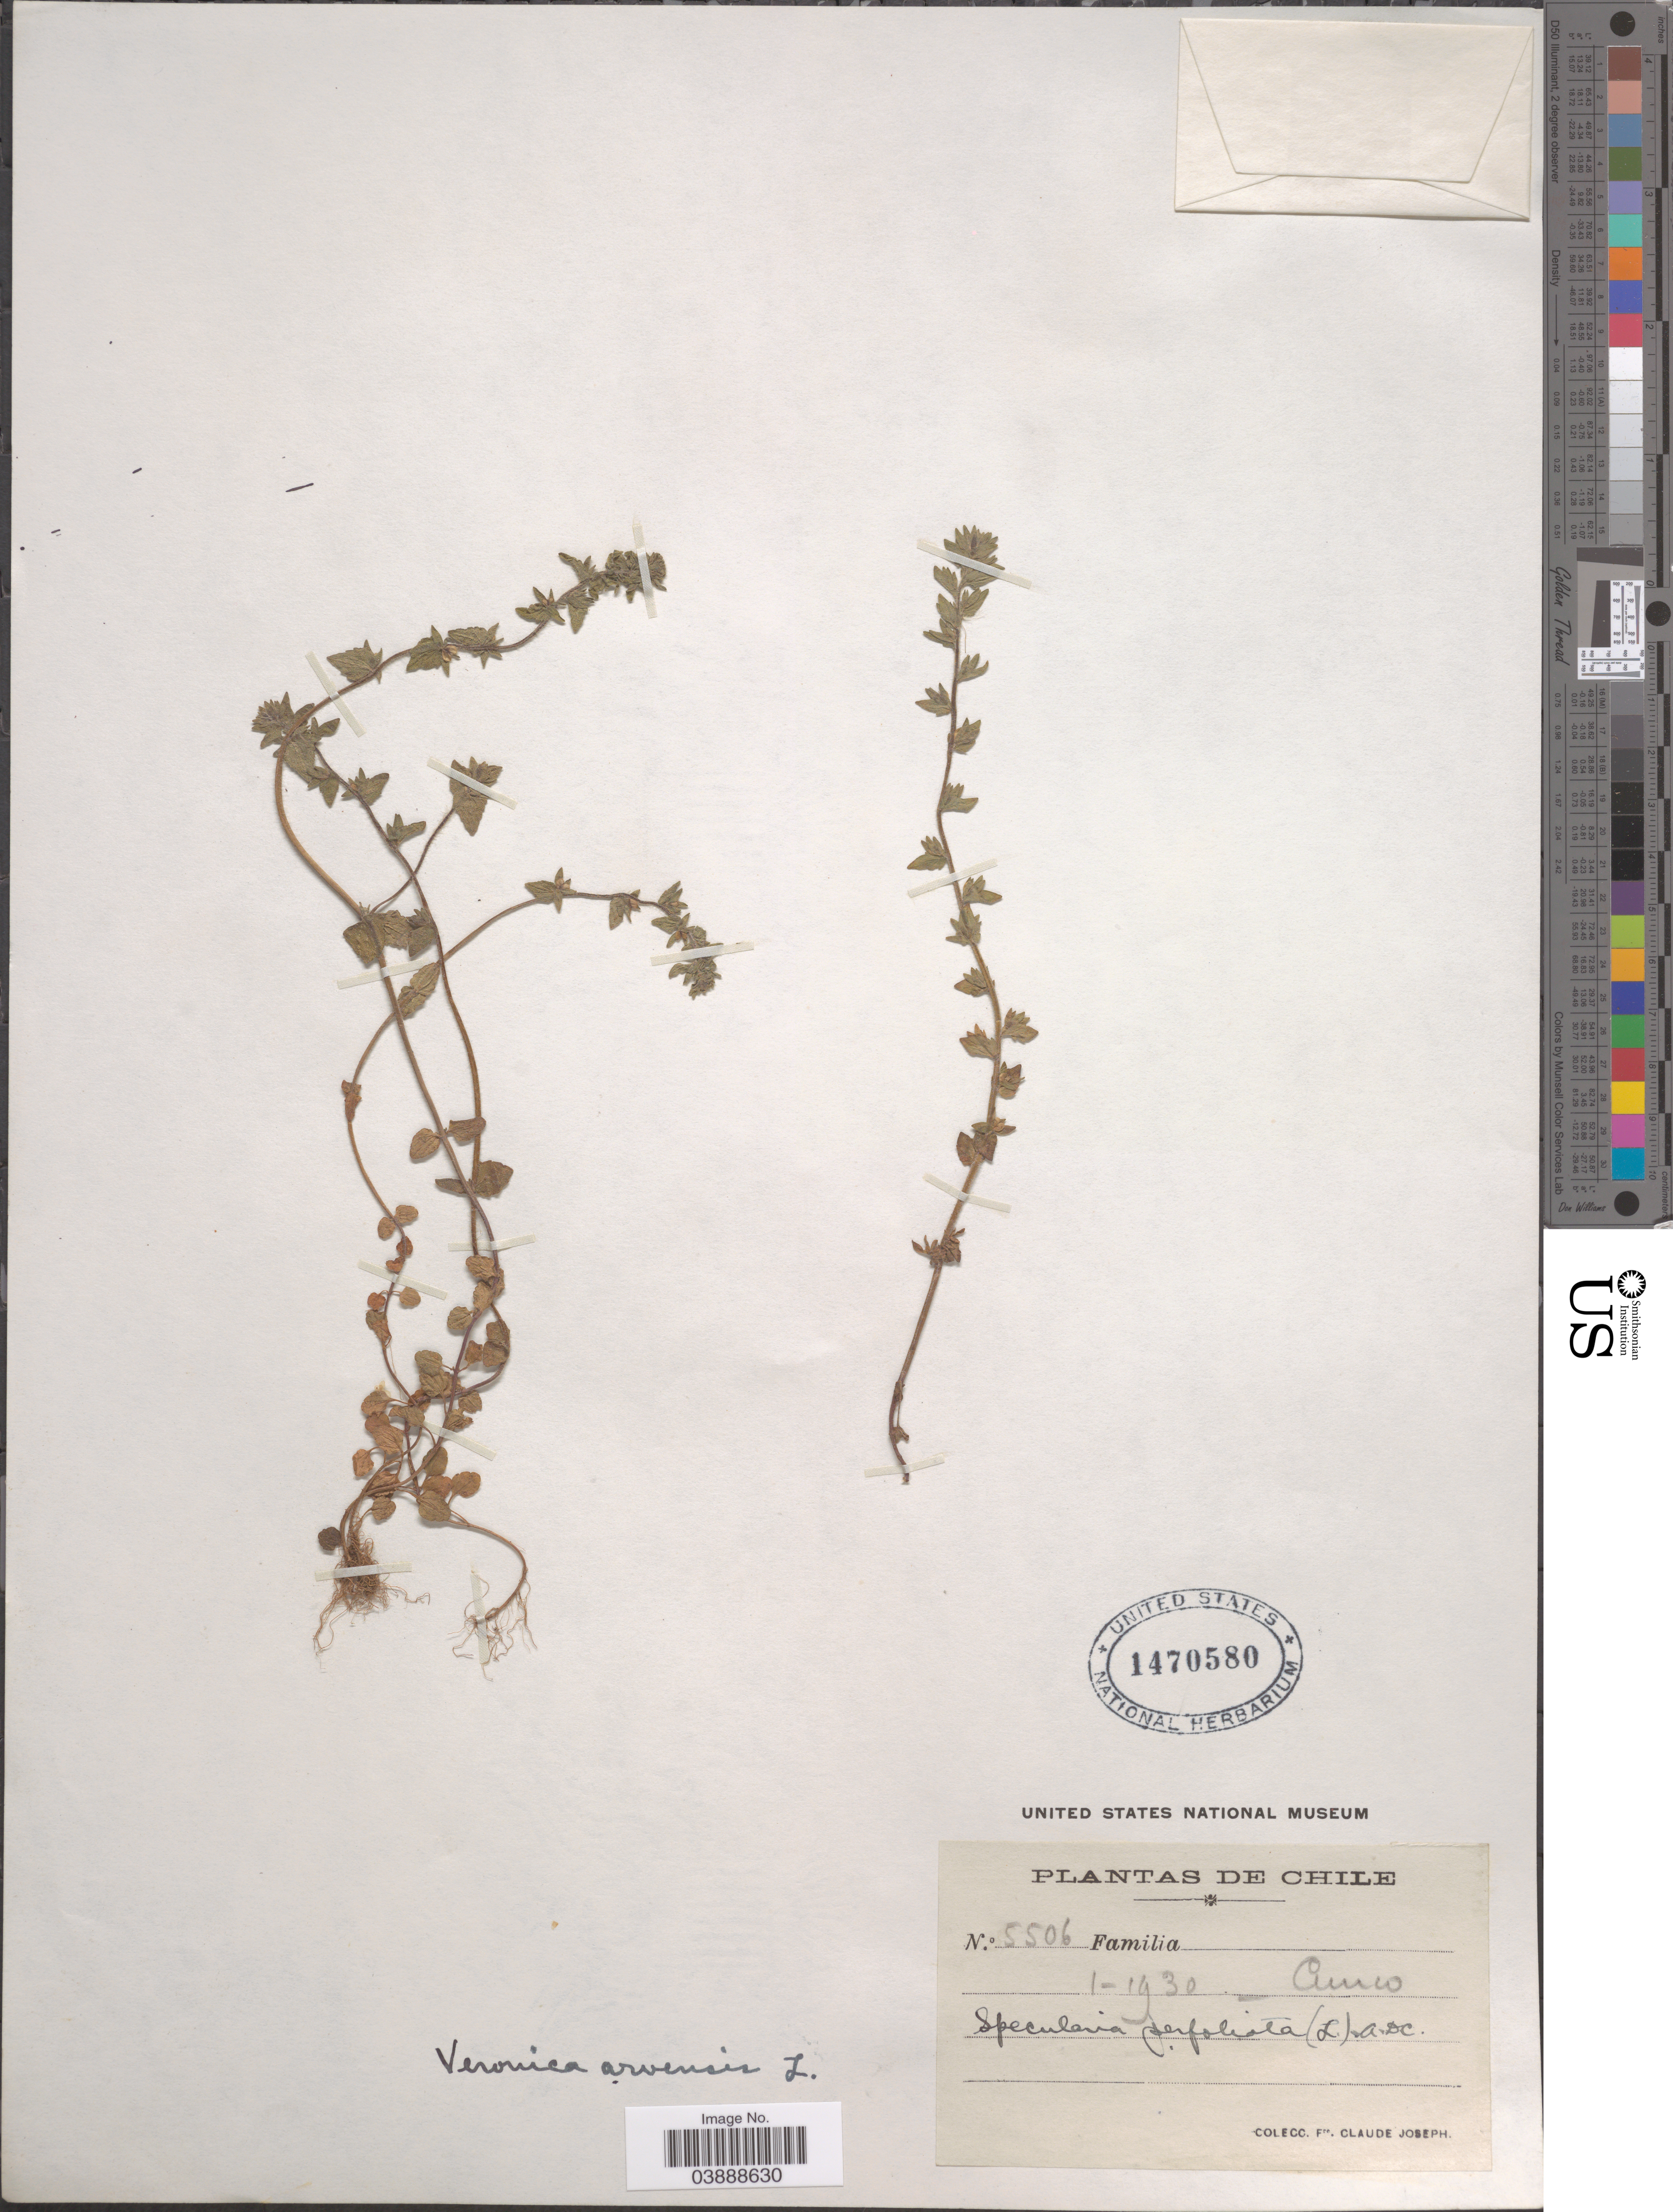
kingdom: Plantae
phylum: Tracheophyta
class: Magnoliopsida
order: Lamiales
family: Plantaginaceae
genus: Veronica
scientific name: Veronica arvensis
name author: L.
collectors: Bro. Claude-Joseph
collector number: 5506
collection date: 1930-01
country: Chile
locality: Curico.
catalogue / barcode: US 1470580